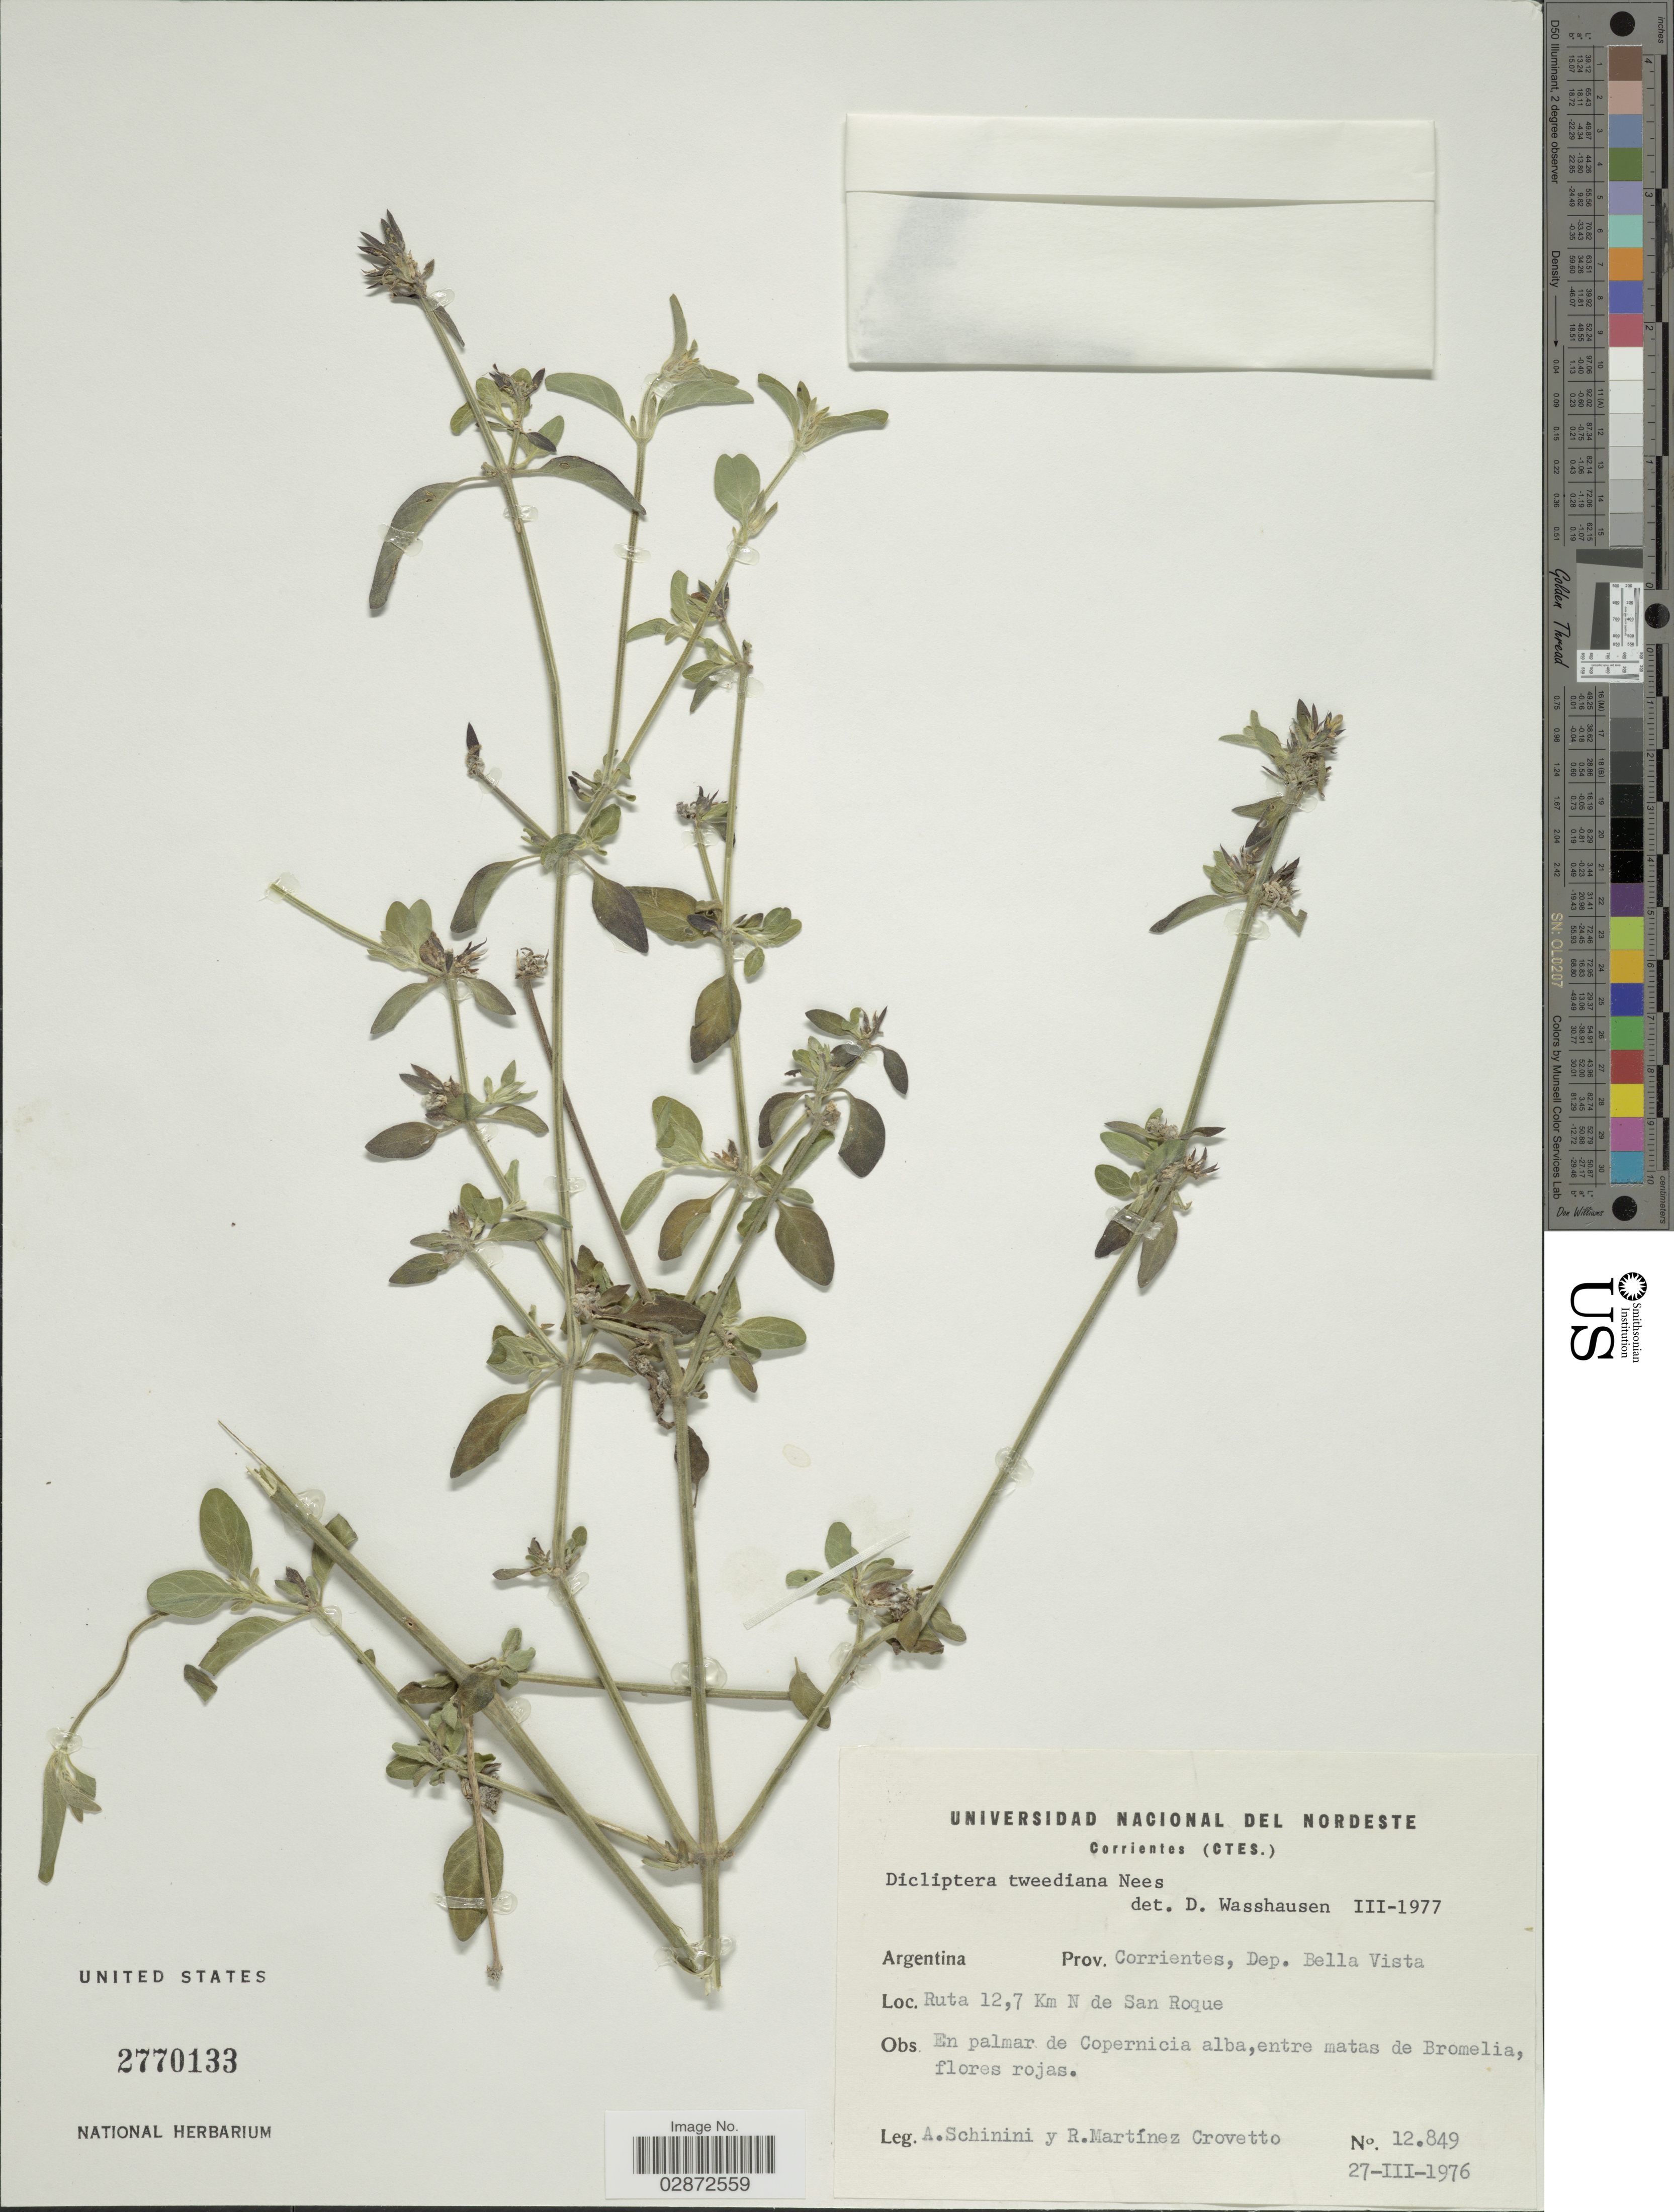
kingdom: Plantae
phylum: Tracheophyta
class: Magnoliopsida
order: Lamiales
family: Acanthaceae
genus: Dicliptera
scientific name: Dicliptera squarrosa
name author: Nees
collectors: A. Schinini & R. Martinez Crovetto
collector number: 12849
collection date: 1976-03-27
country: Argentina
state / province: Corrientes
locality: Prov. Corrientes, Dep. Bella Vista. Ruta 12,7 Km N de San Roque.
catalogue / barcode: US 2770133